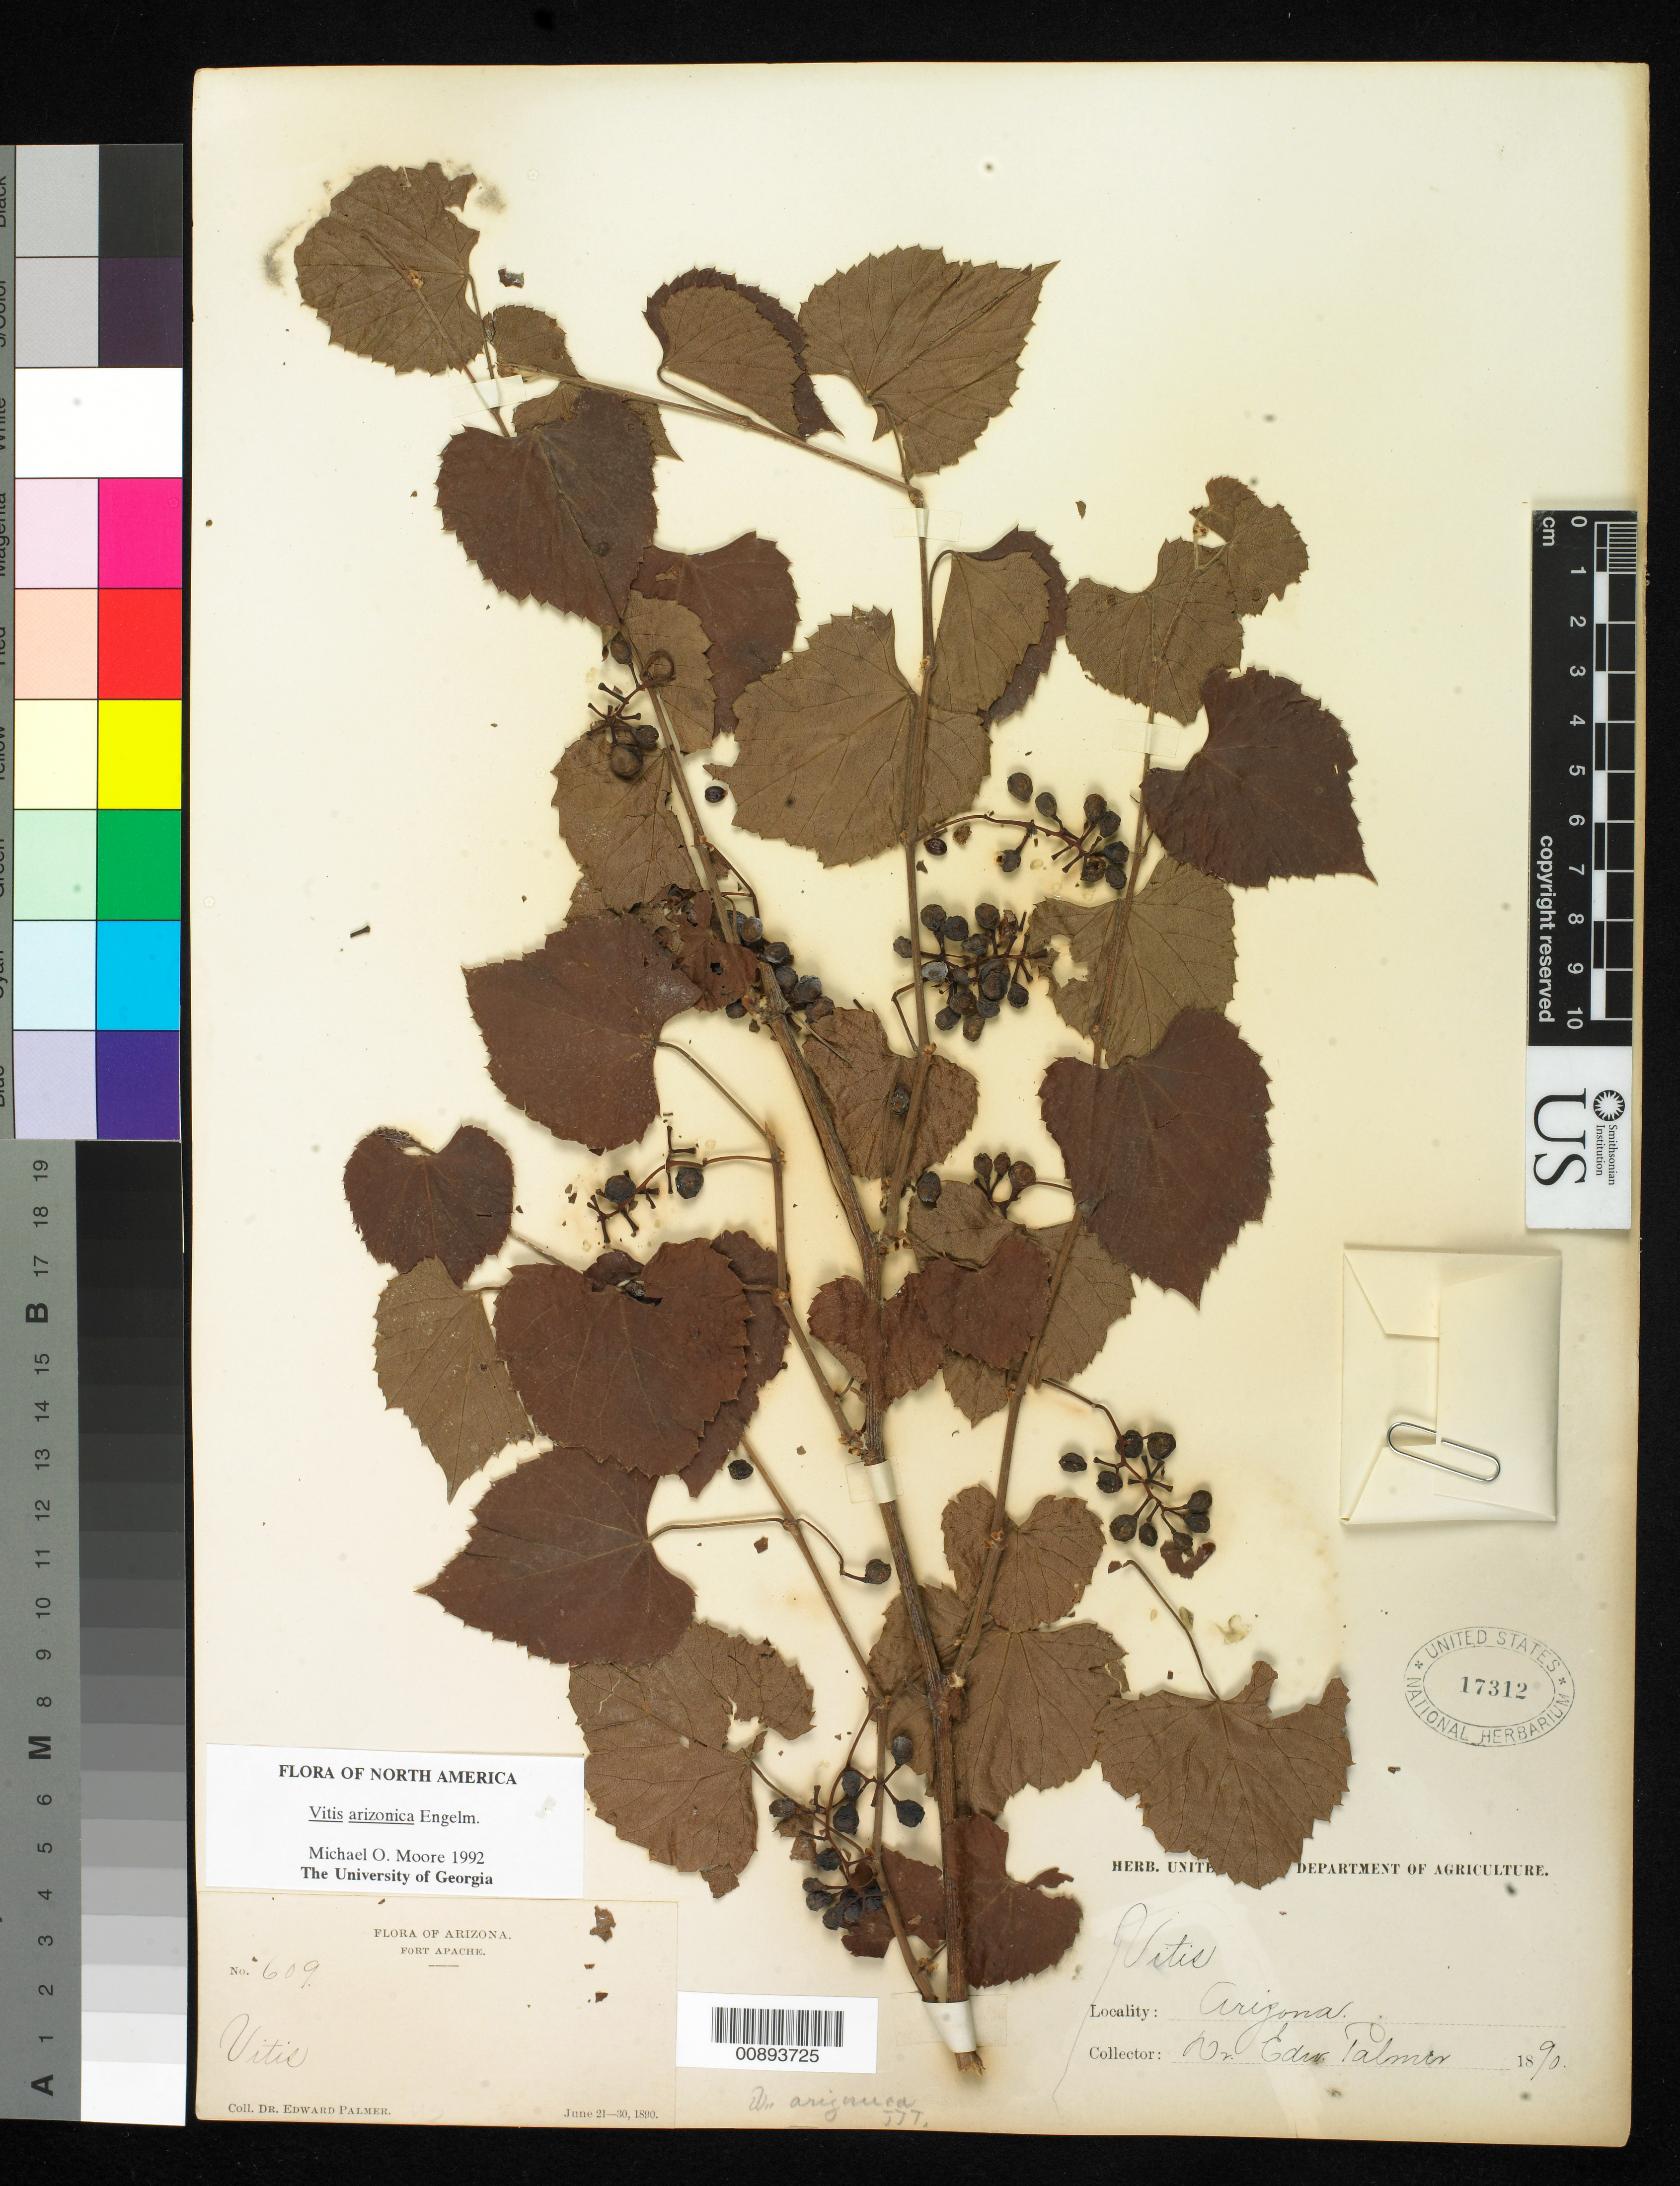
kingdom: Plantae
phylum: Tracheophyta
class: Magnoliopsida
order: Vitales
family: Vitaceae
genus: Vitis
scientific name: Vitis arizonica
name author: Engelm.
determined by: Moore, M. O.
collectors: E. Palmer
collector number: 609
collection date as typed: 21 Jun 1890 to 30 Jun 1890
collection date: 1890-06-21/1890-06-30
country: United States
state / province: Arizona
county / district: Navajo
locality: Fort Apache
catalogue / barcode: US 17312